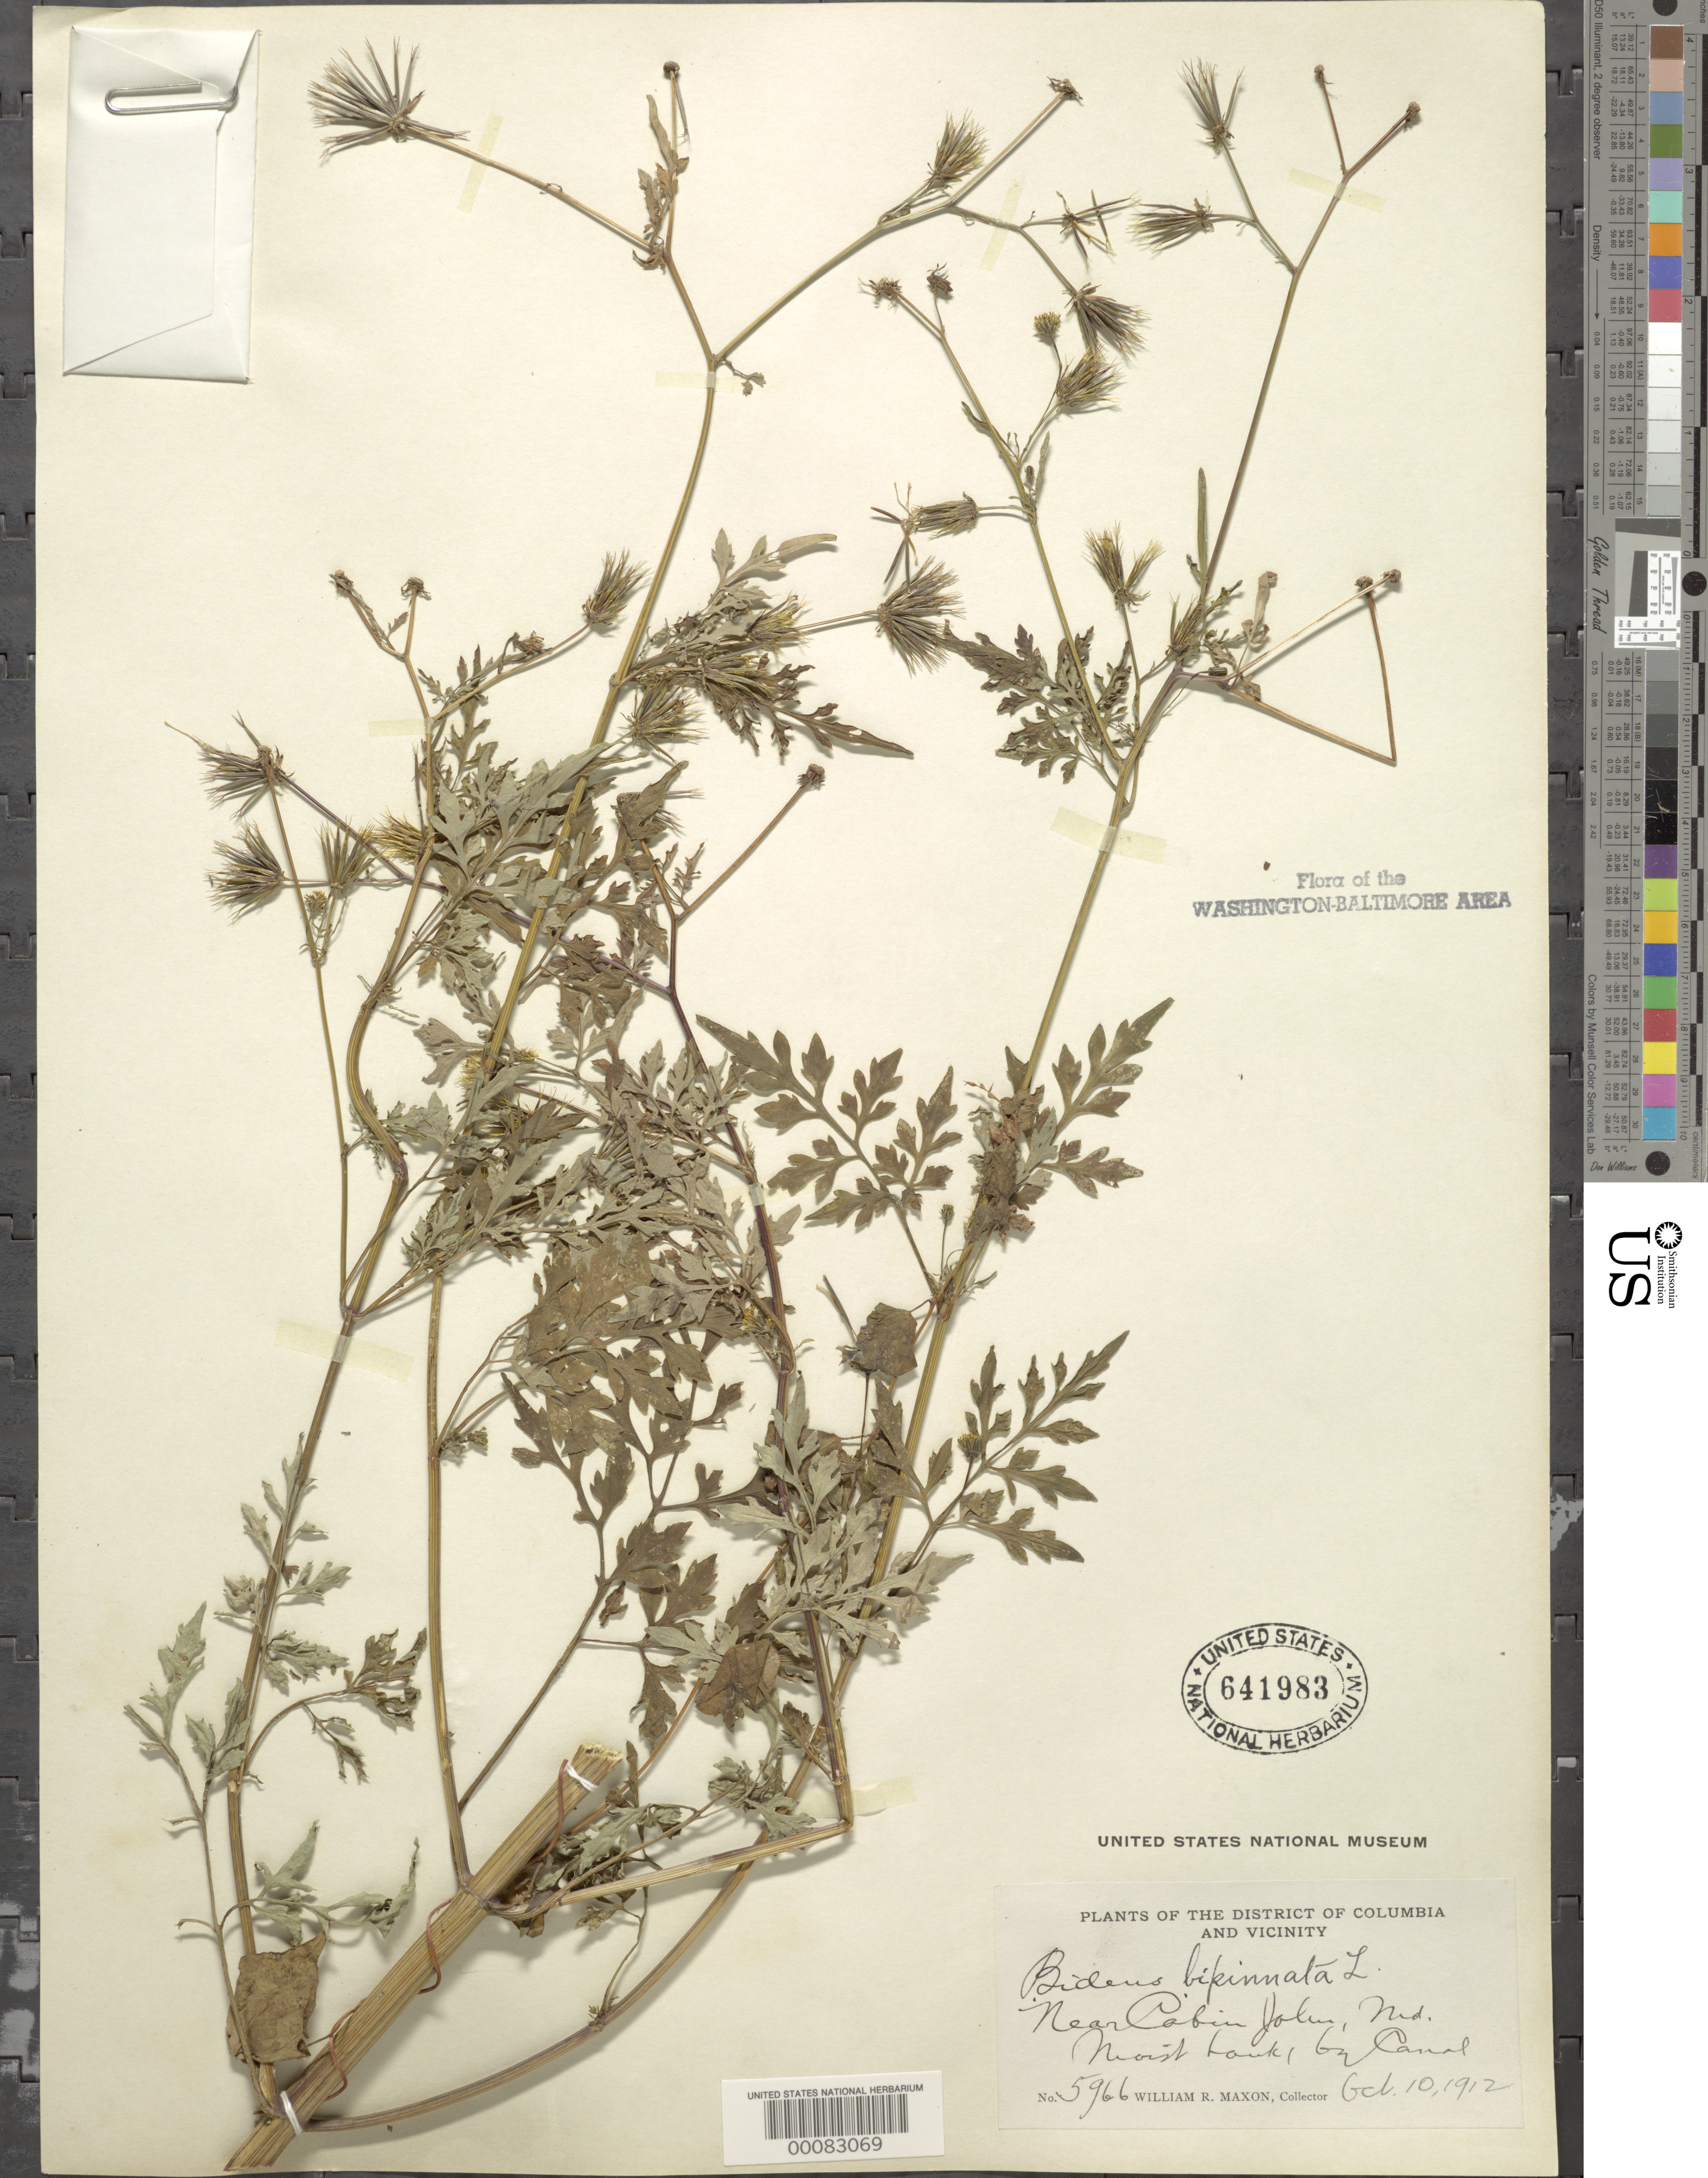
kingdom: Plantae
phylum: Tracheophyta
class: Magnoliopsida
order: Asterales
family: Asteraceae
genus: Bidens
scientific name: Bidens bipinnata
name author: L.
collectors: W. R. Maxon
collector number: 5966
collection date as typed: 10 Oct 1912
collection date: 1912-10-10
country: United States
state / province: Maryland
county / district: Montgomery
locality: Near Cabin John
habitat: Moist canal bank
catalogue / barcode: US 641983